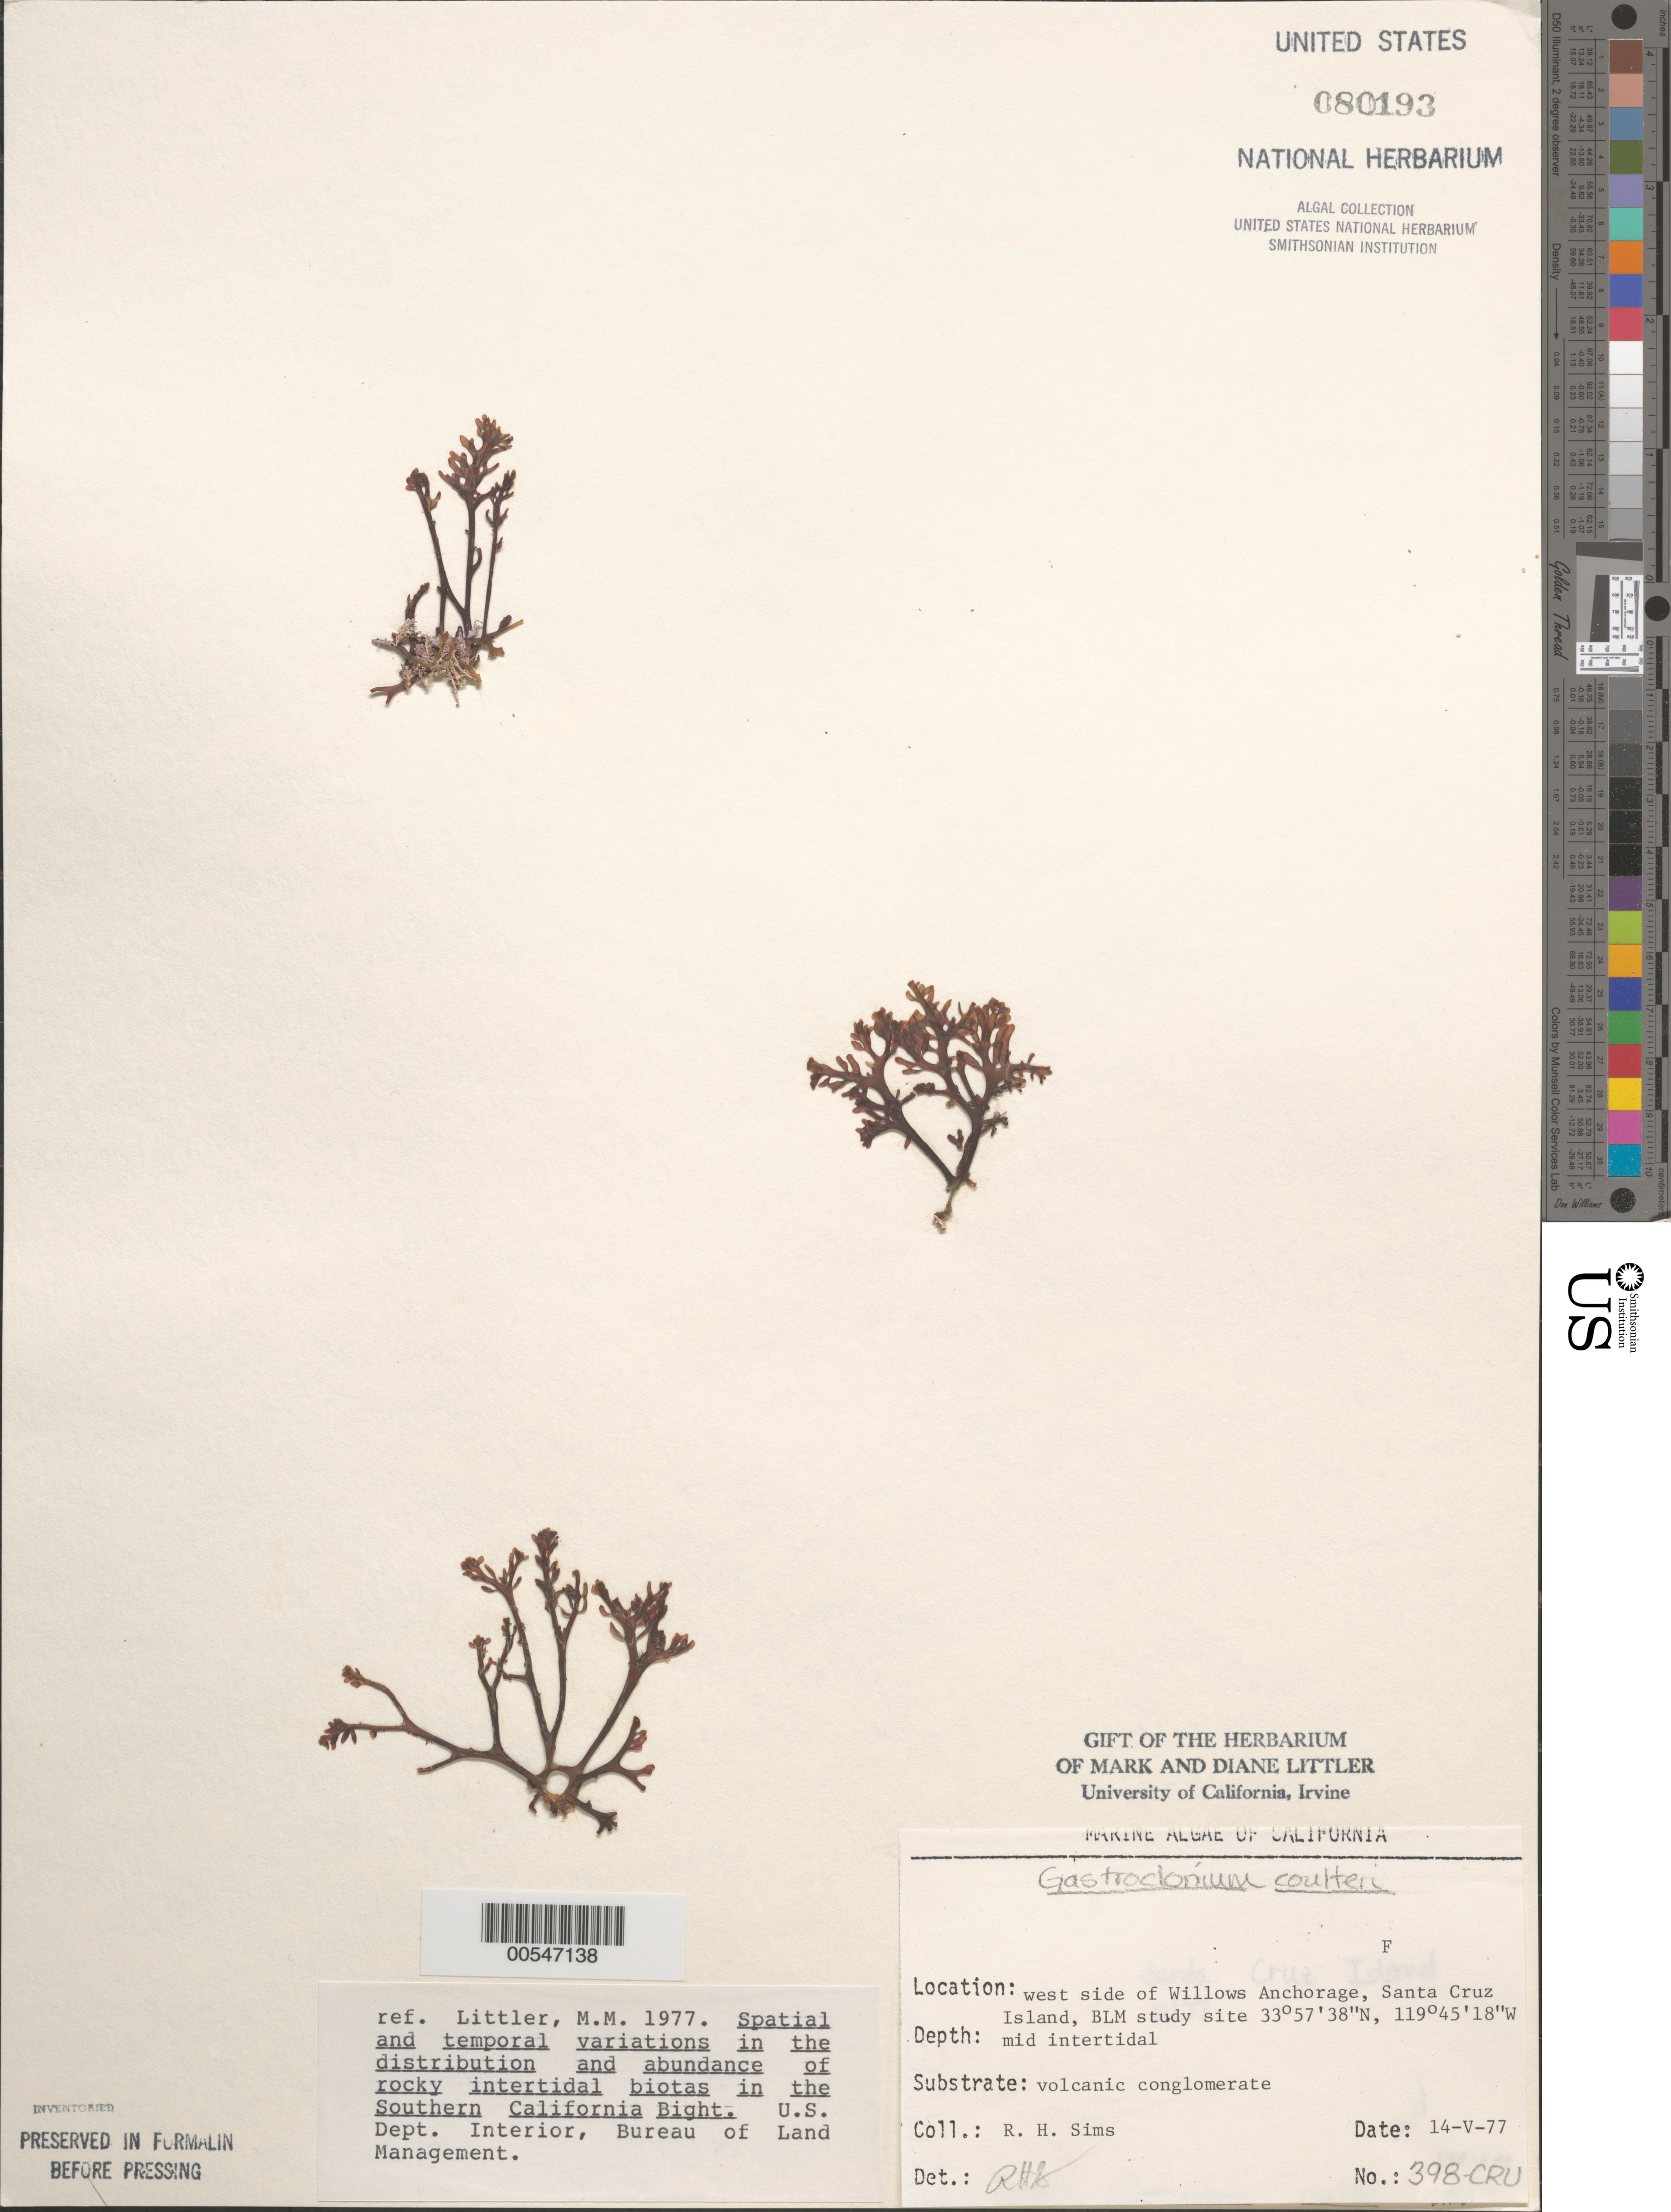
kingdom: Plantae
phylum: Rhodophyta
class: Florideophyceae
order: Rhodymeniales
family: Champiaceae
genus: Neogastroclonium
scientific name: Neogastroclonium subarticulatum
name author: (Turner) L. Le Gall et al.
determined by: Algae name updating Project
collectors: R. H. Sims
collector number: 398-cru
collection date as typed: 14 May 1977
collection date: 1977-05-14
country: United States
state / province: California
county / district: Santa Barbara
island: Santa Cruz Island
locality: Willows Anchorage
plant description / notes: BLM-SOCALBIGHT Rocky Intertidal Survey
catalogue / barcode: US 80193